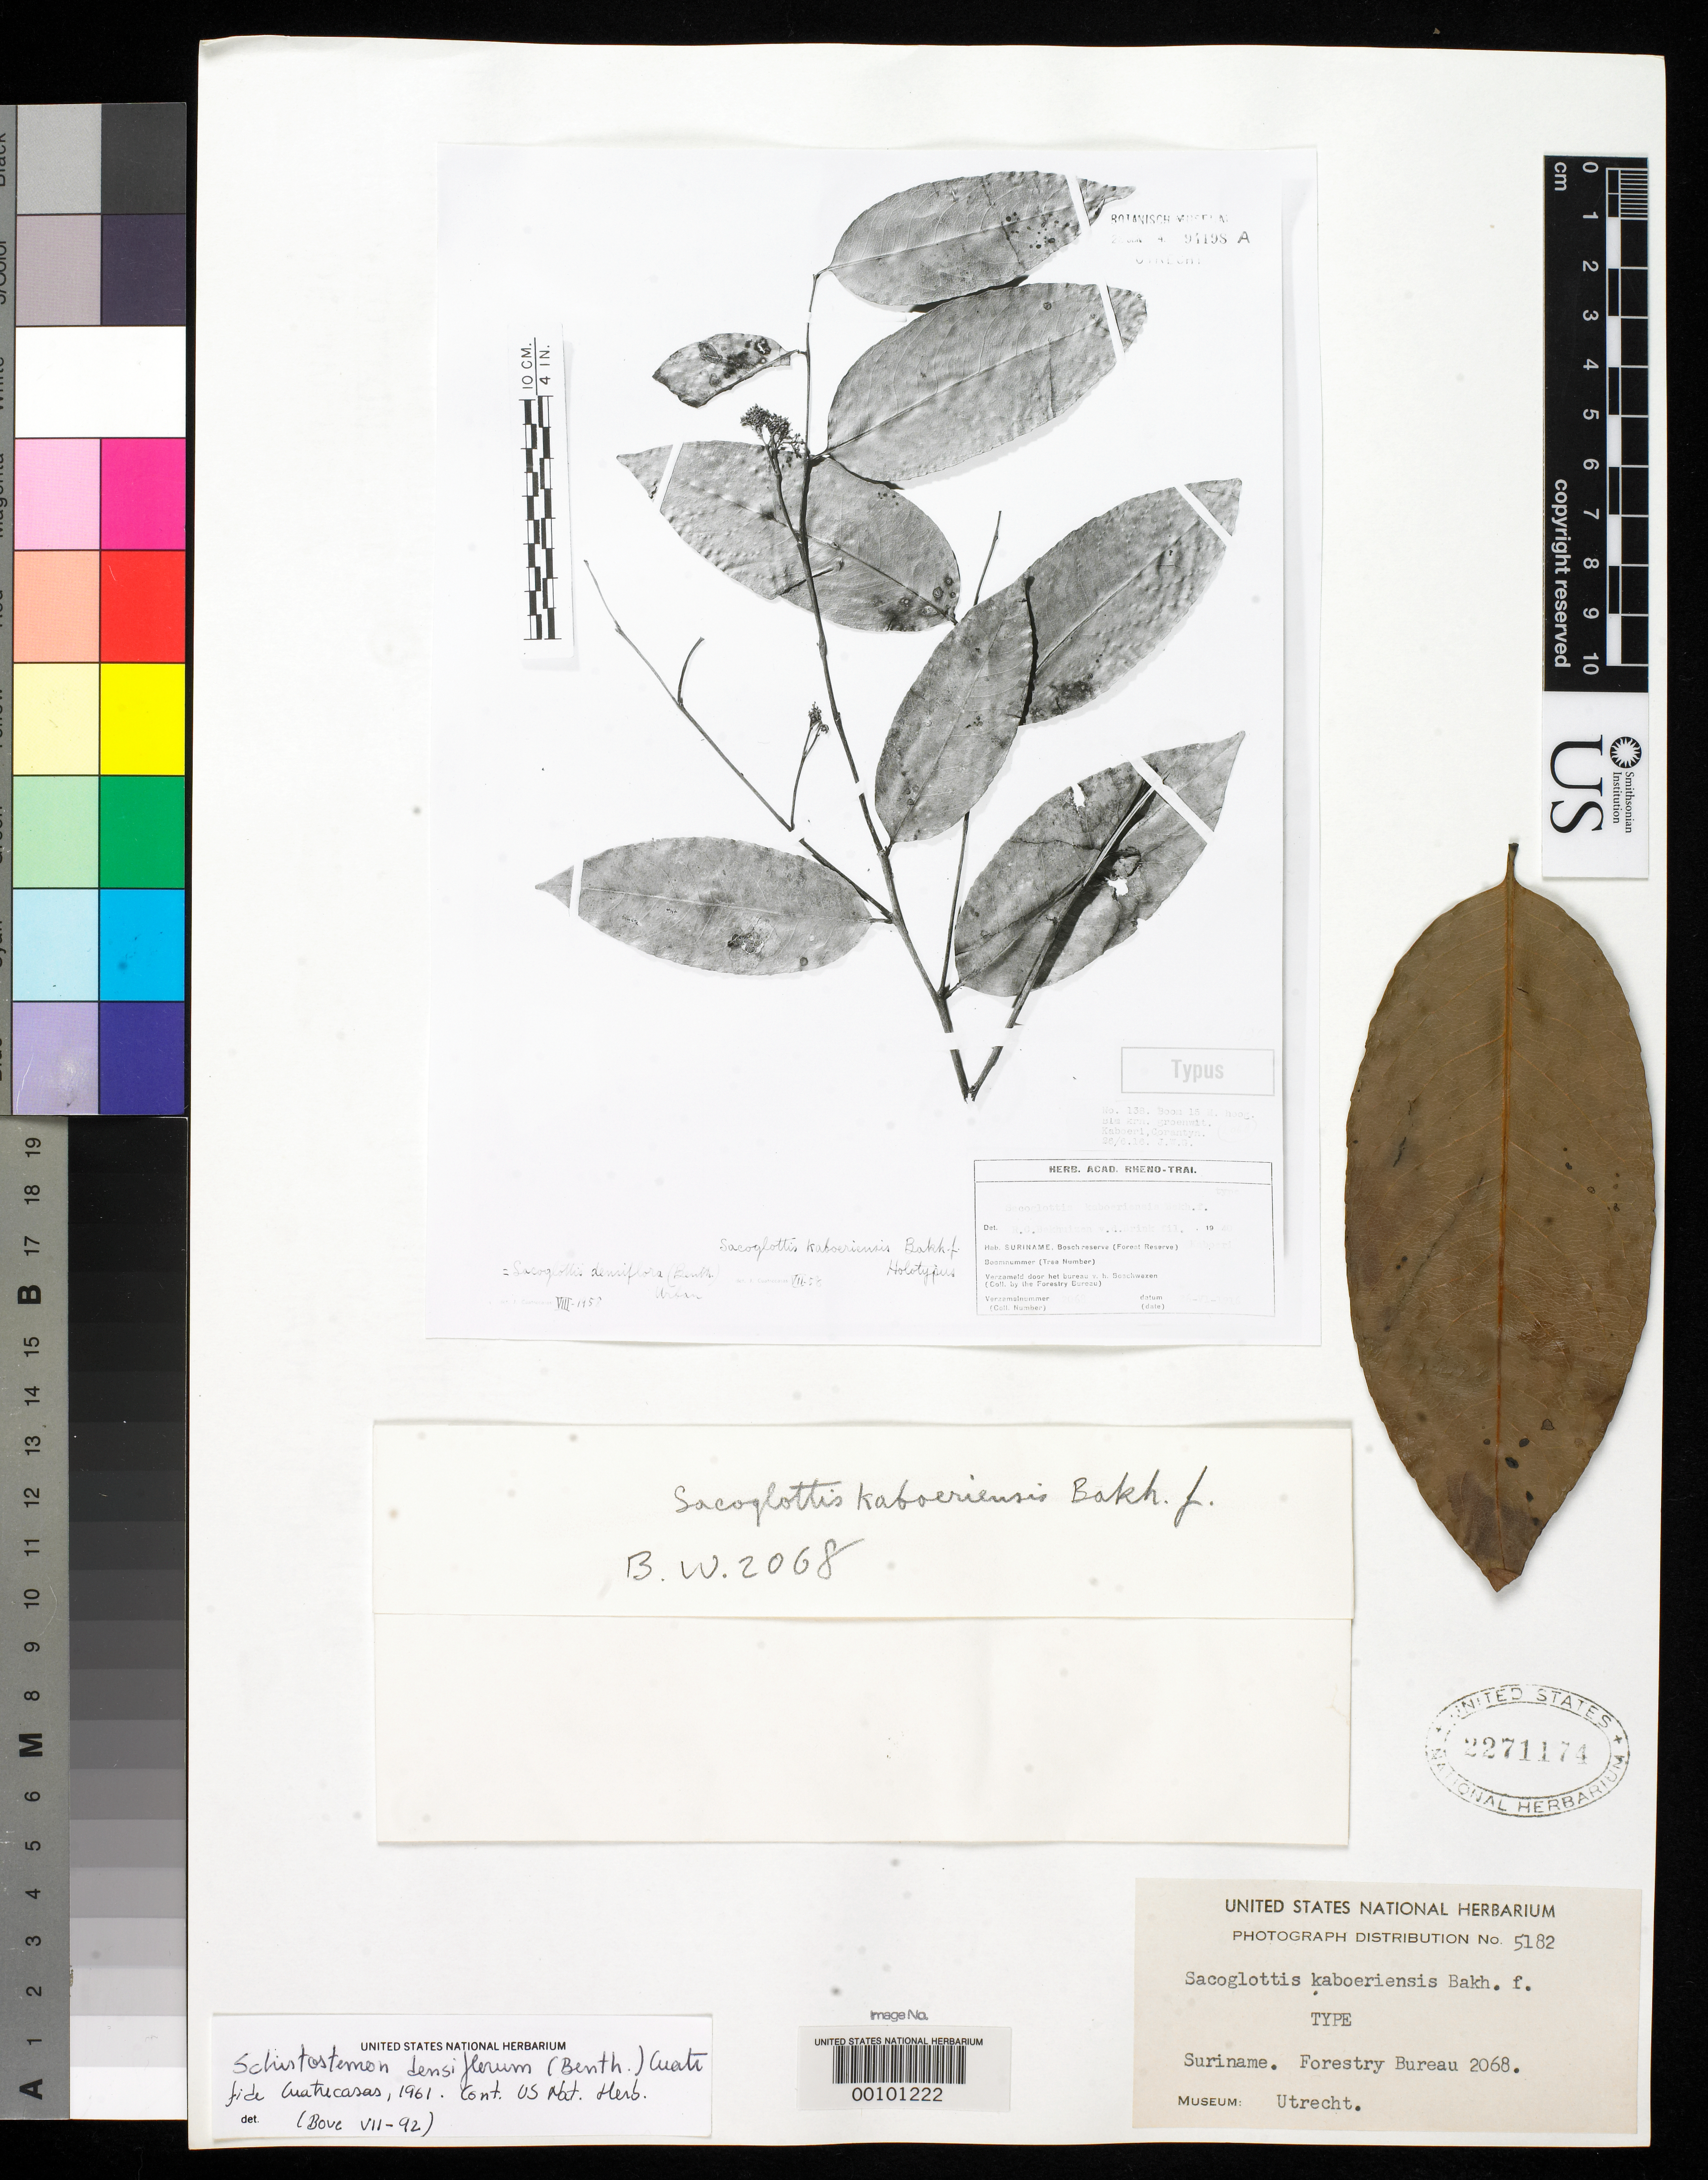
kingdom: Plantae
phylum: Tracheophyta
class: Magnoliopsida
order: Malpighiales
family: Humiriaceae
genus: Sacoglottis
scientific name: Sacoglottis kaboeriensis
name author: Bakh. f. in Pulle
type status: Isotype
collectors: ex herb. B.W.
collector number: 2068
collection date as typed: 26 Jun 1916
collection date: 1916-06-26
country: Suriname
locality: Fluv. Corantijne, Kaboerie.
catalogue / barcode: US 2271174